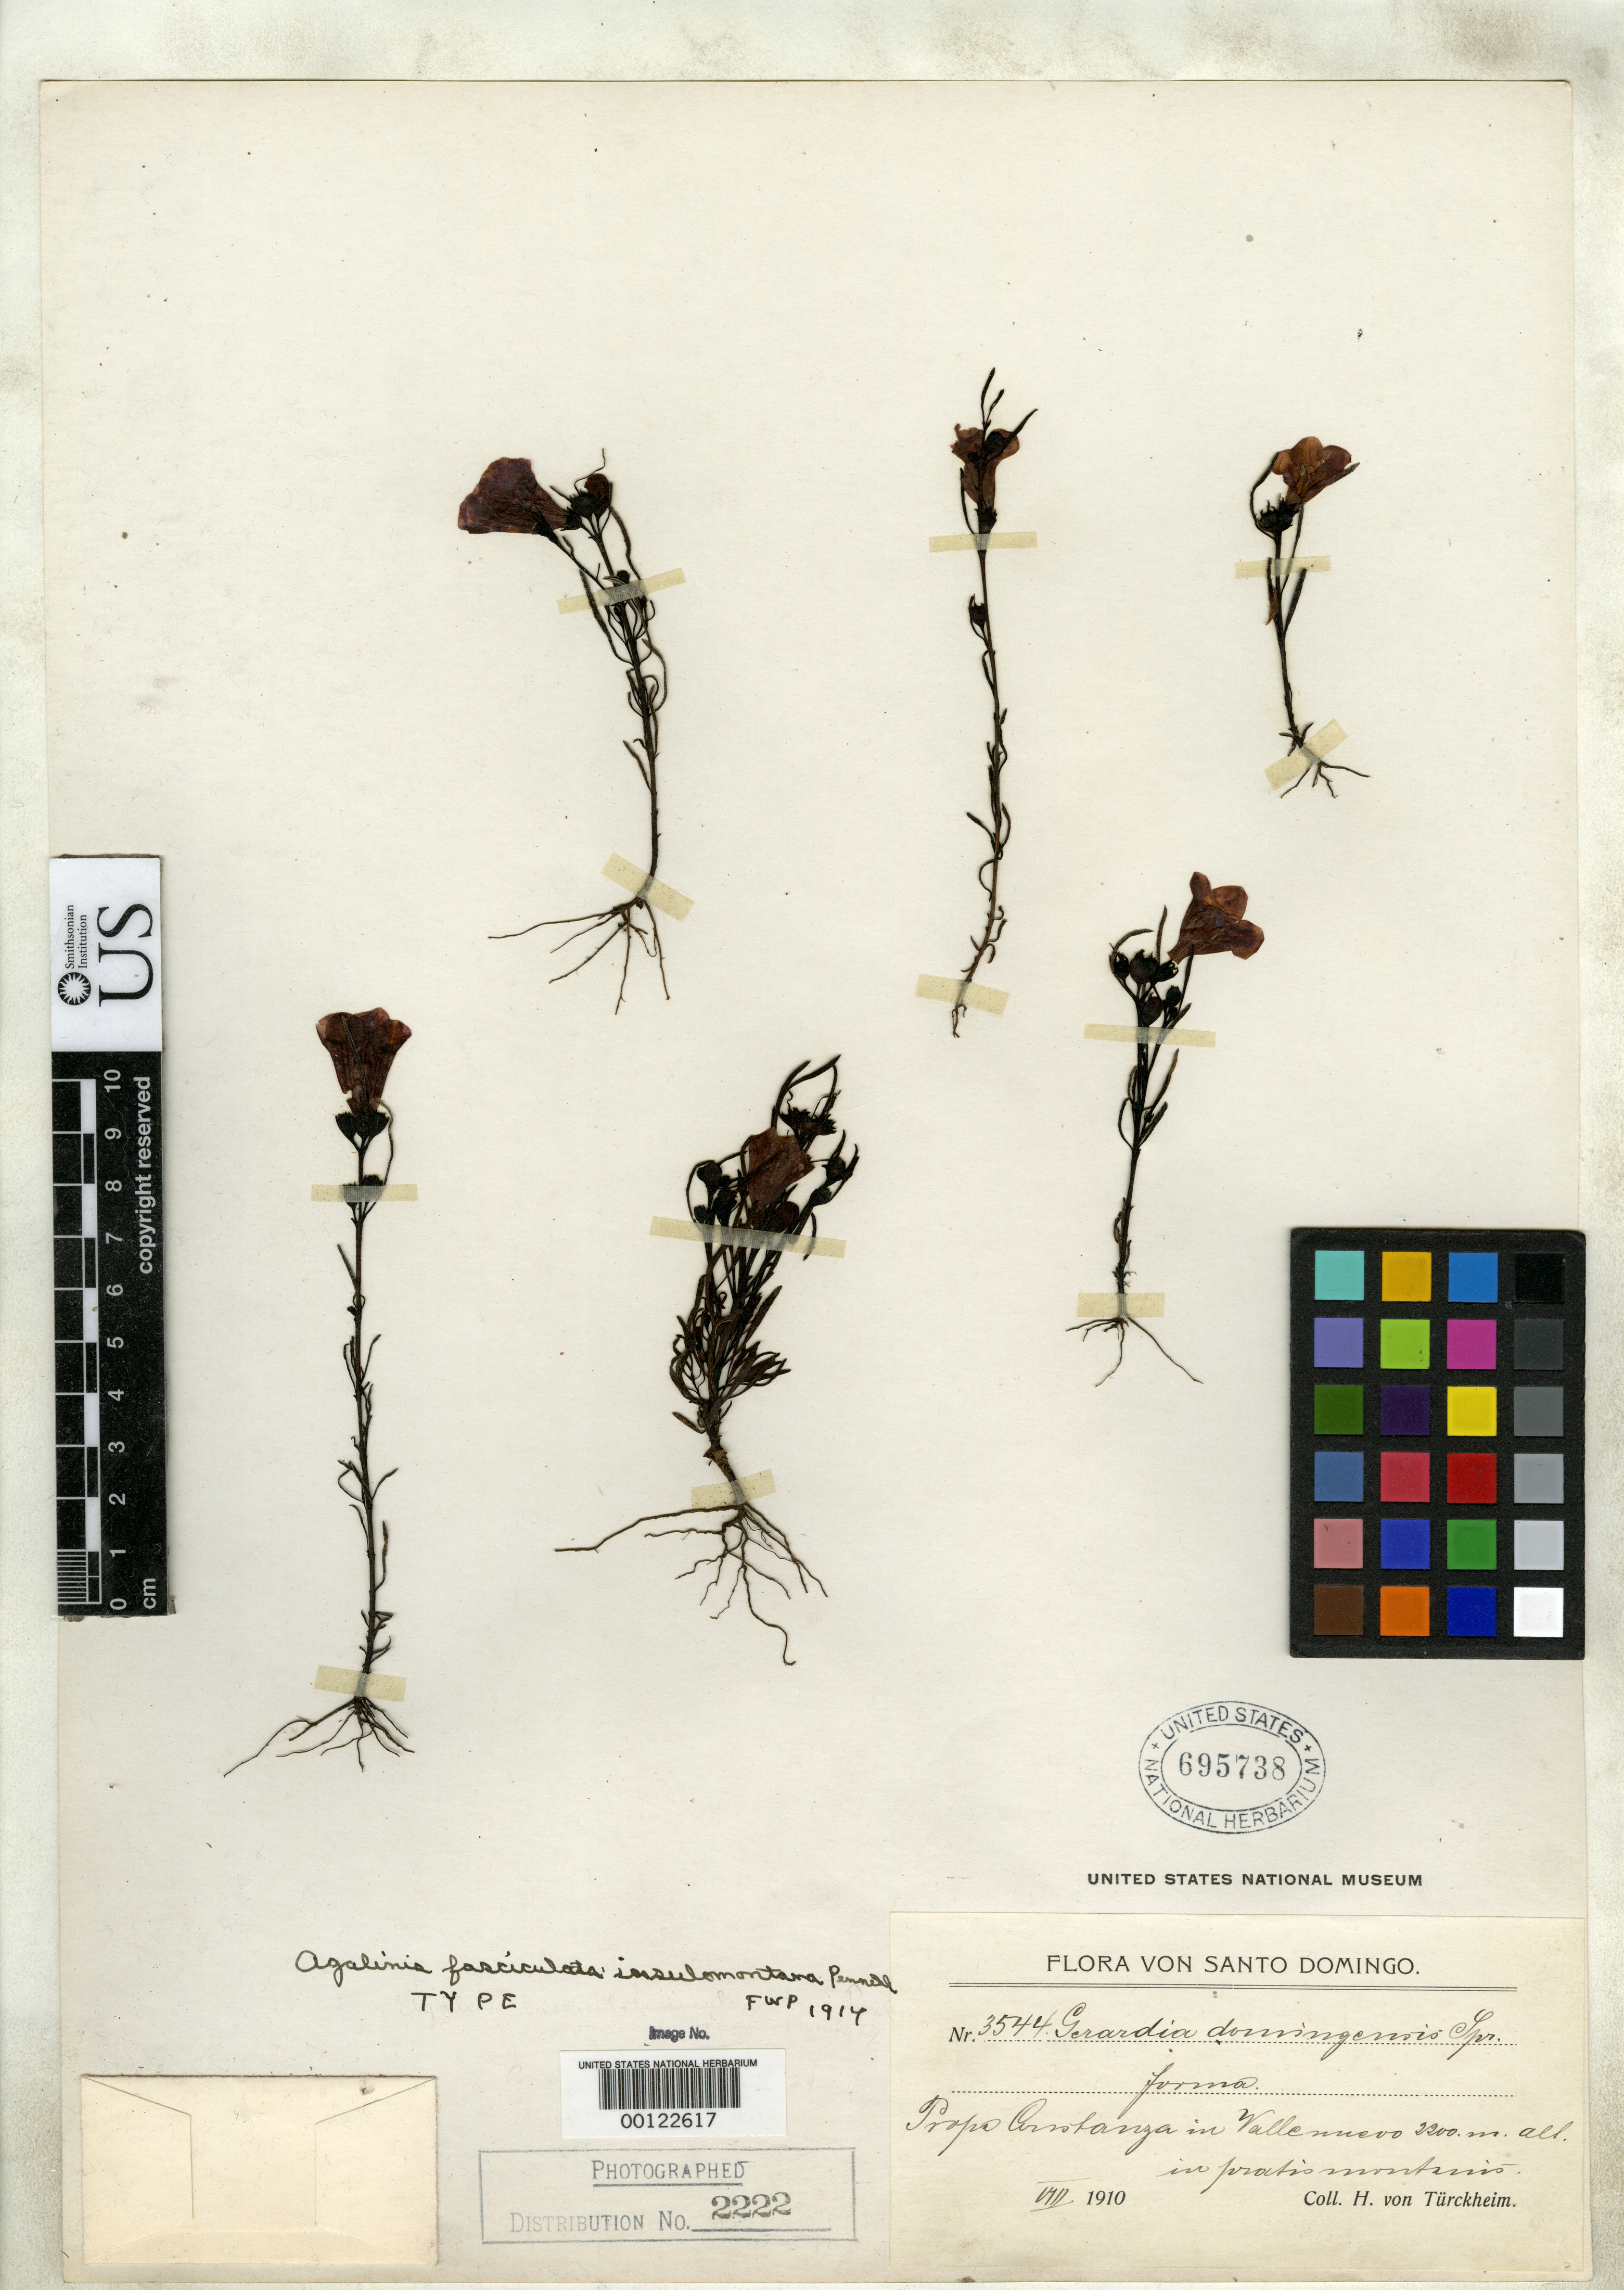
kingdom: Plantae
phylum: Tracheophyta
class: Magnoliopsida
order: Lamiales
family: Orobanchaceae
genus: Agalinis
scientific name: Agalinis fasciculata var. insulomontana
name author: Pennell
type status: Holotype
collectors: H. von Türckheim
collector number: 3544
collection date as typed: Aug 1910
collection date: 1910-08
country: Dominican Republic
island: Hispaniola Island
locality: Constanza.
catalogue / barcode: US 695738